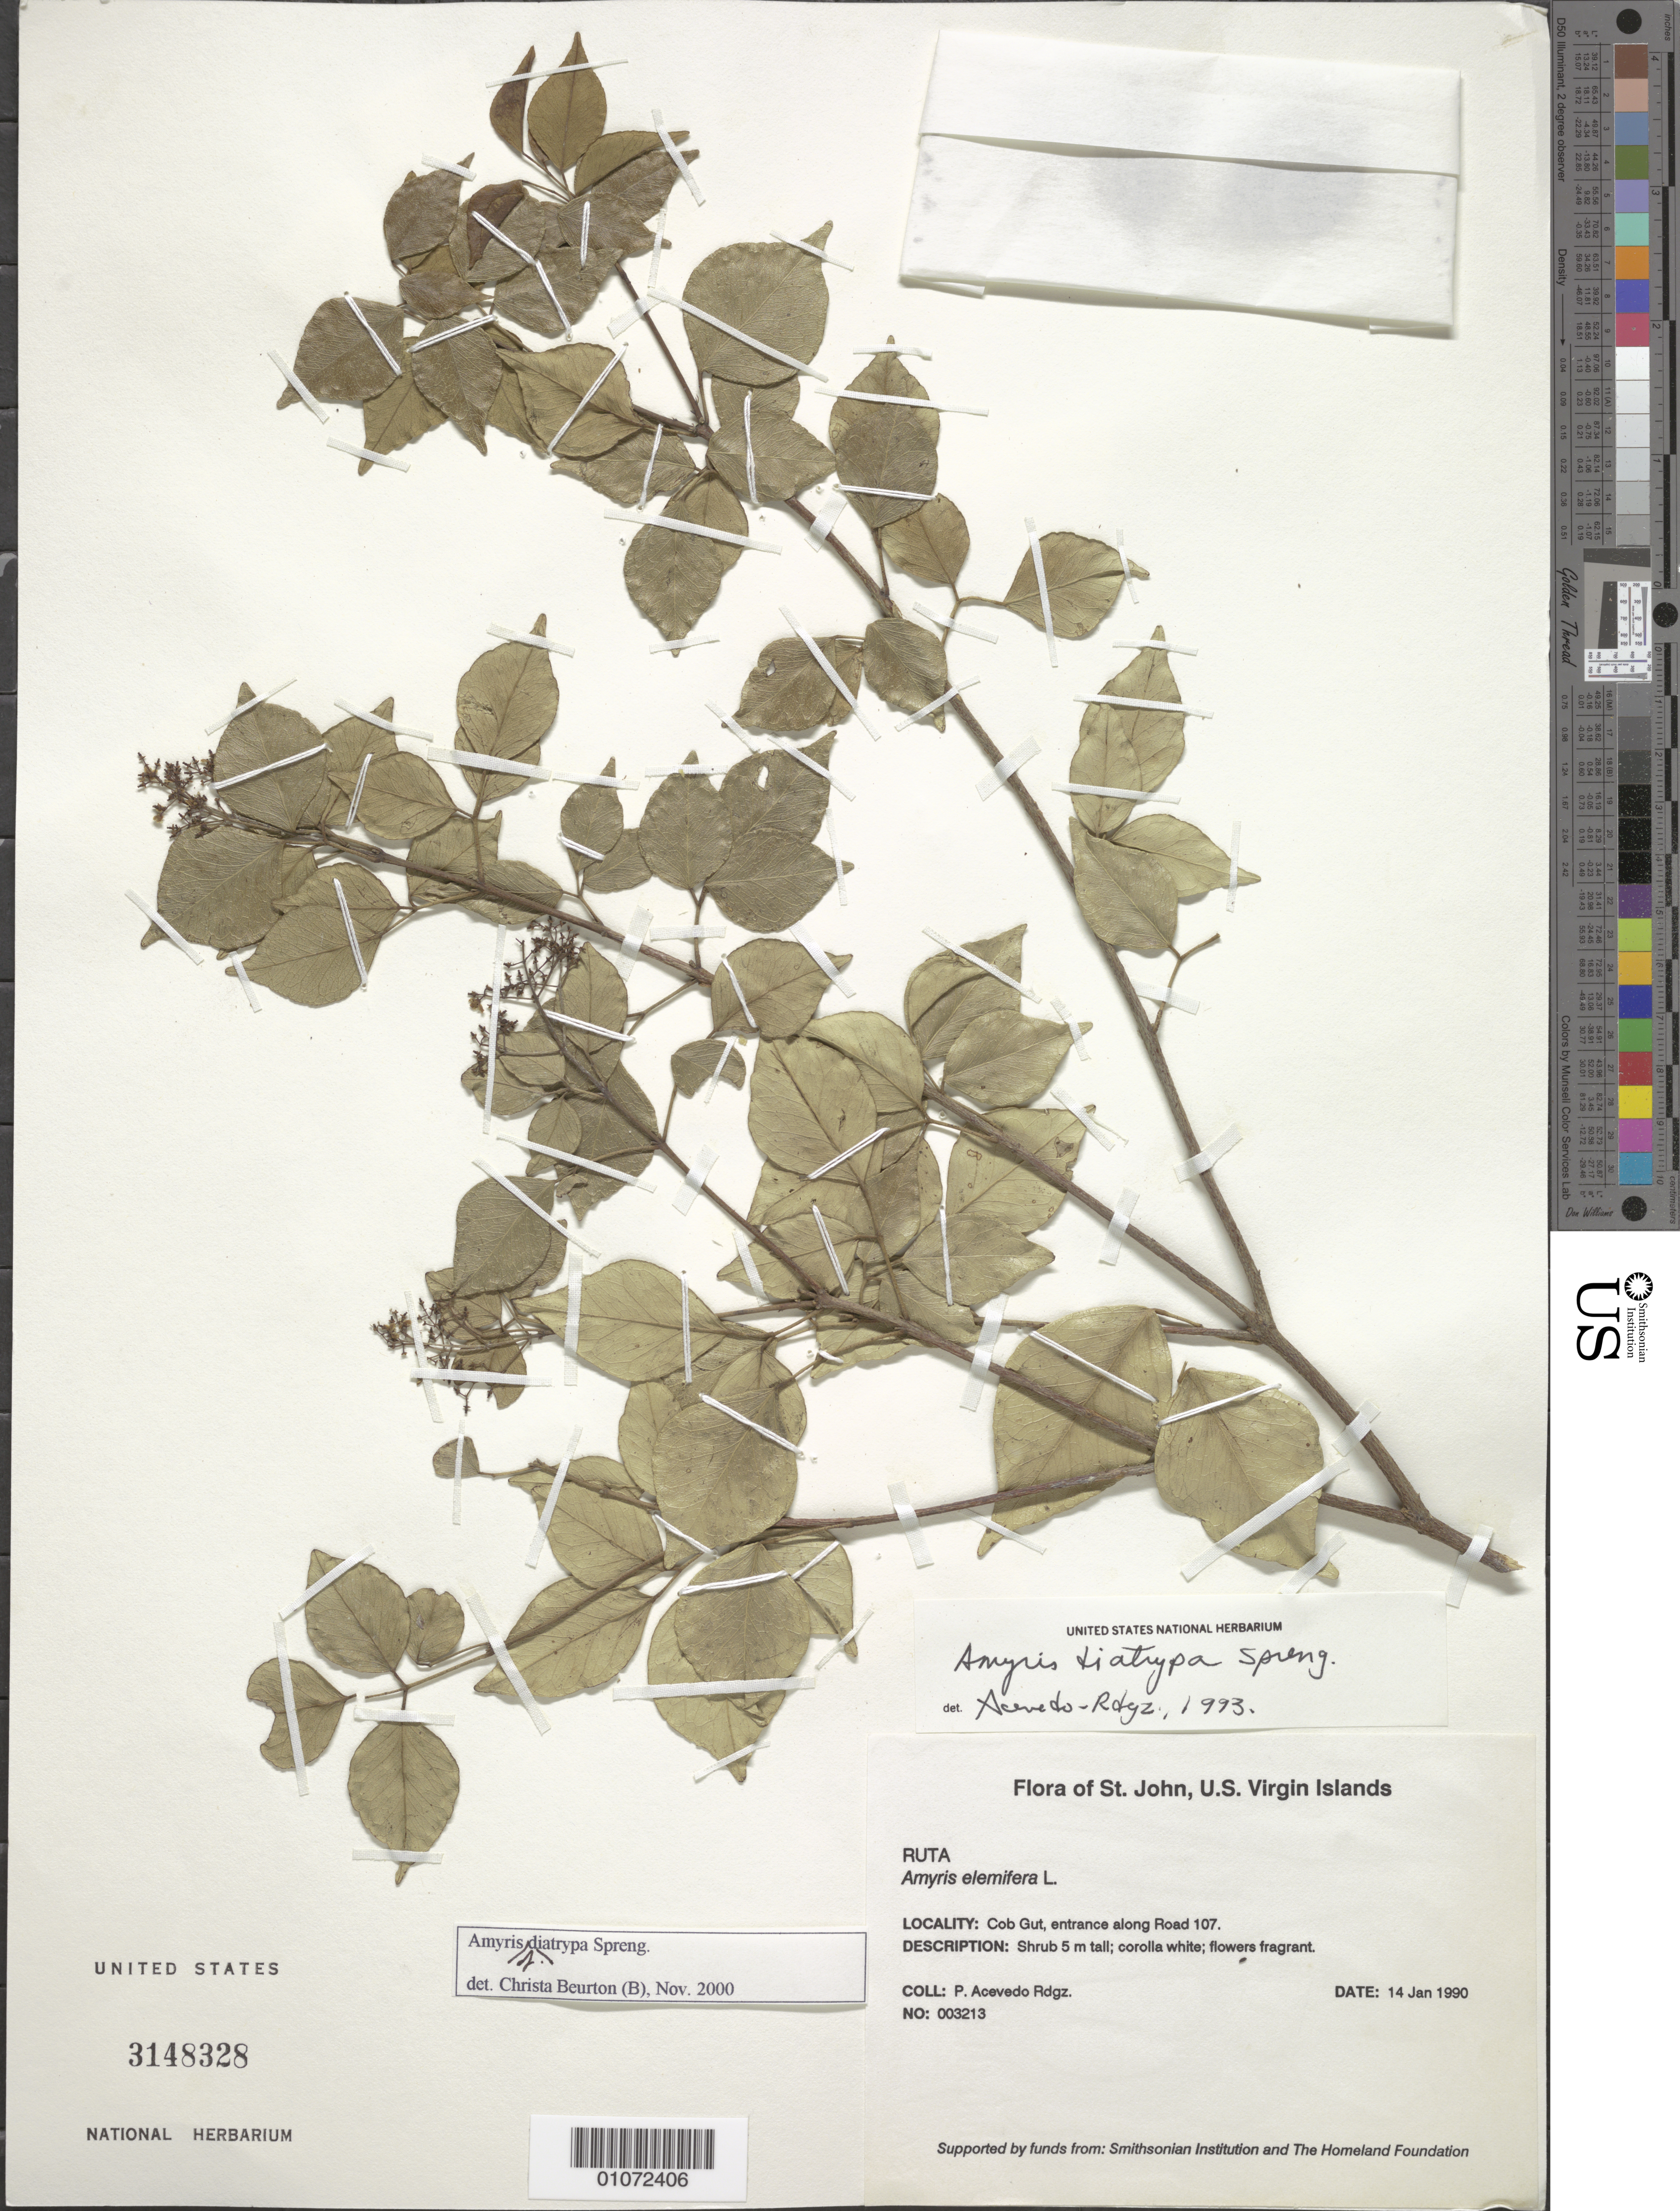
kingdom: Plantae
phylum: Tracheophyta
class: Magnoliopsida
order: Sapindales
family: Rutaceae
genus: Amyris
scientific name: Amyris diatrypa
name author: Spreng.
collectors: P. Acevedo-Rodr.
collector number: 3213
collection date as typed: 14 Jan 1990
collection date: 1990-01-14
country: U.S. Virgin Islands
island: St. John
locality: Cob Gut, entrance along Road 107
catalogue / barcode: US 3148328